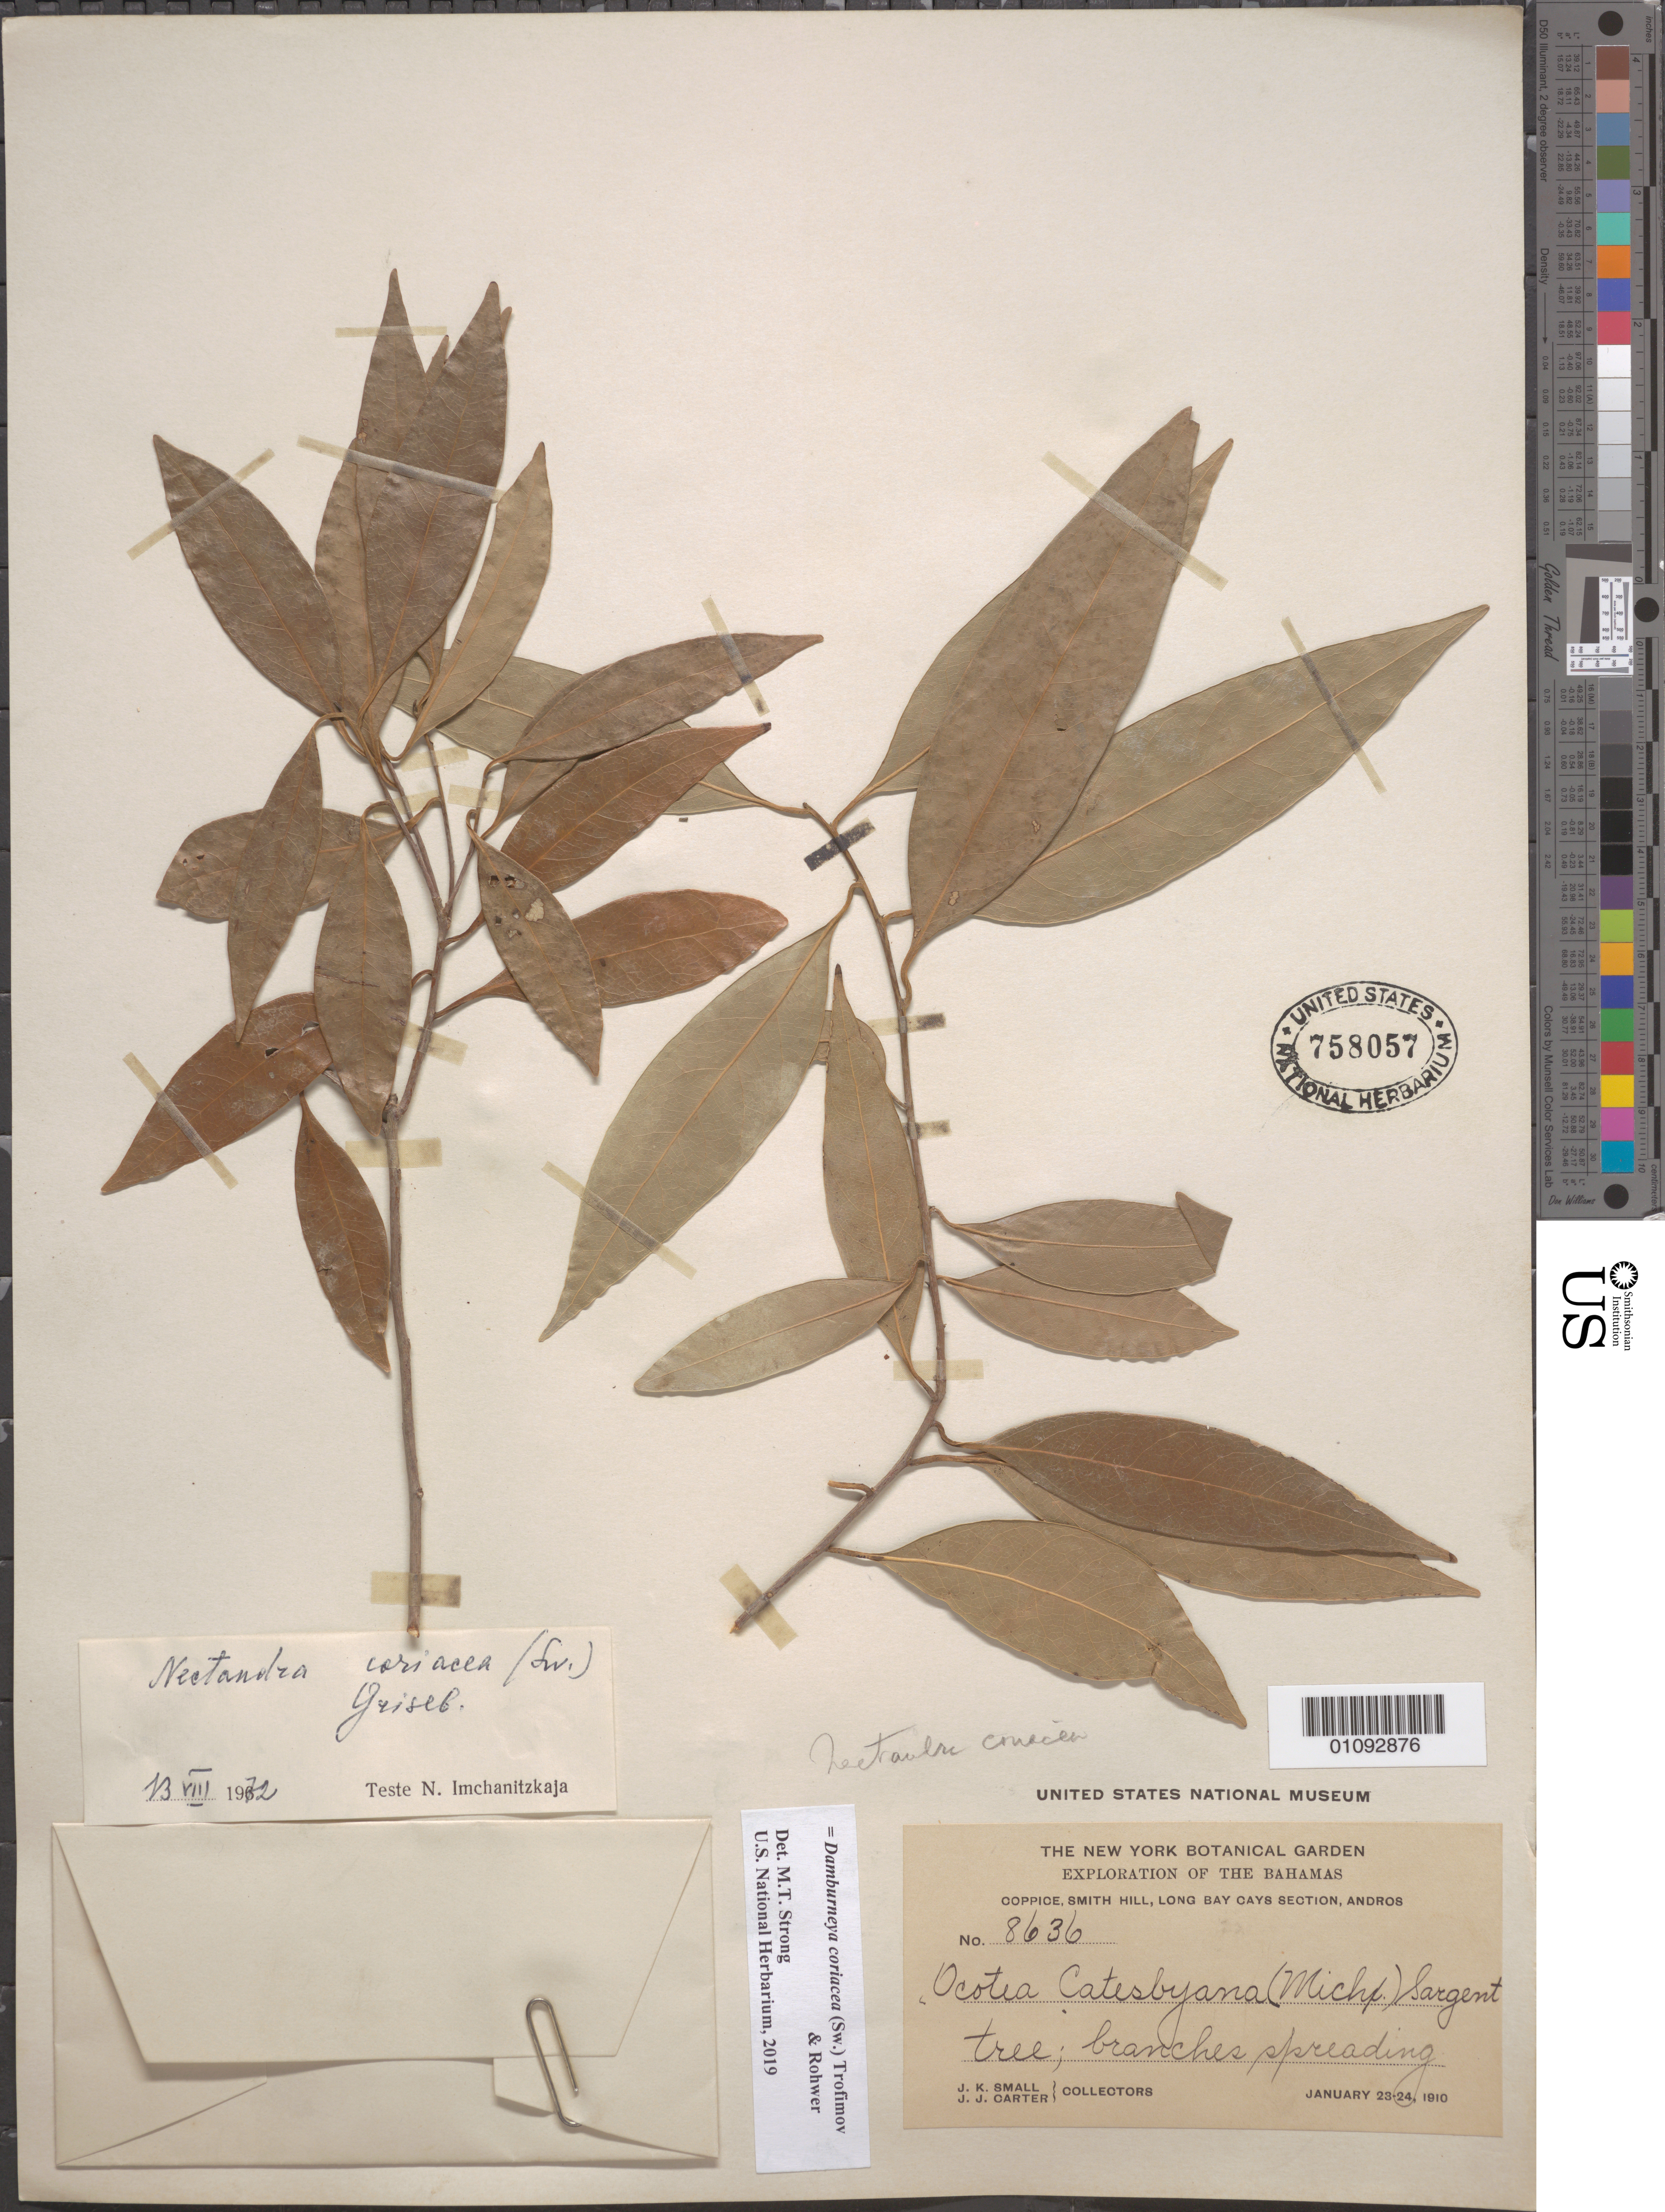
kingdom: Plantae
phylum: Tracheophyta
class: Magnoliopsida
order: Laurales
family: Lauraceae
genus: Damburneya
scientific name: Damburneya coriacea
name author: (Sw.) Trofimov & Rohwer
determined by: Strong, M. T., (US), Smithsonian Institution - National Museum of Natural History (UNITED STATES)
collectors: J. K. Small & J. J. Carter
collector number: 8636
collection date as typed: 23 Jan 1910 to 24 Jan 1910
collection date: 1910-01-23/1910-01-24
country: Bahamas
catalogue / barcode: US 758057